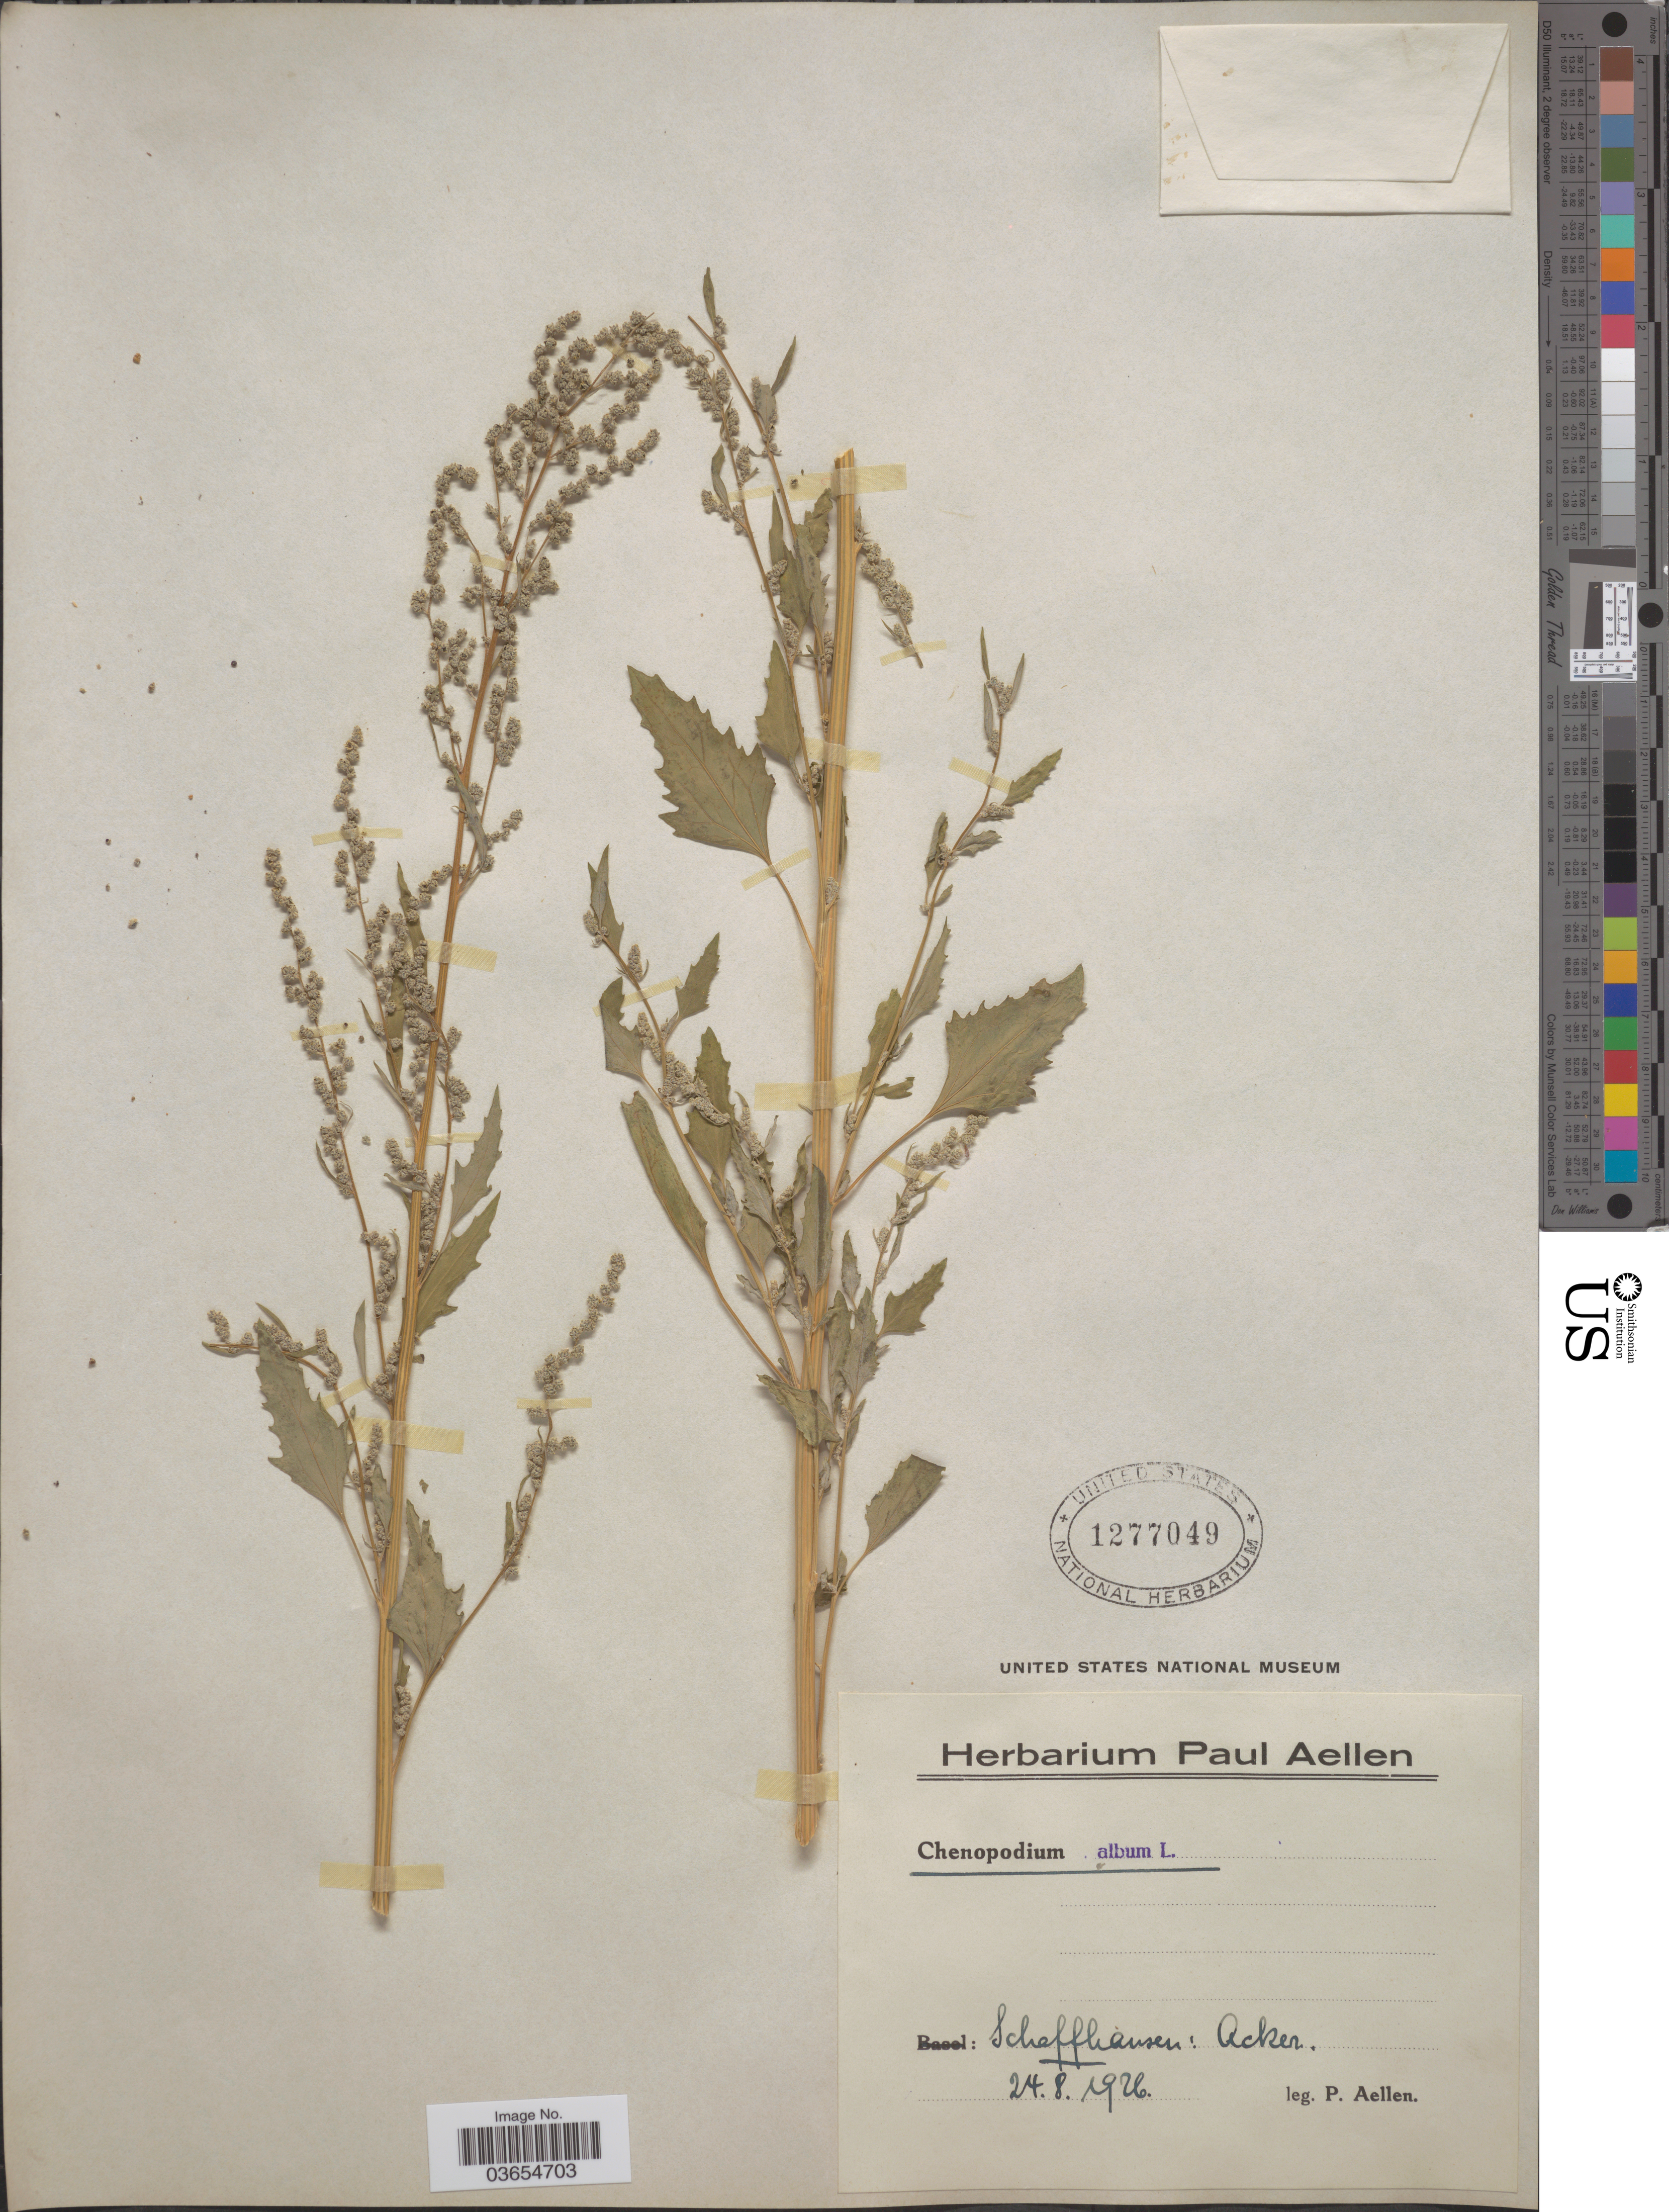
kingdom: Plantae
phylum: Tracheophyta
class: Magnoliopsida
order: Caryophyllales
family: Amaranthaceae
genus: Chenopodium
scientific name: Chenopodium album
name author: L.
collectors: P. Aellen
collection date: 1926-08-24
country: Switzerland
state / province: Schaffhausen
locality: Acker.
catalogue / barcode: US 1277049